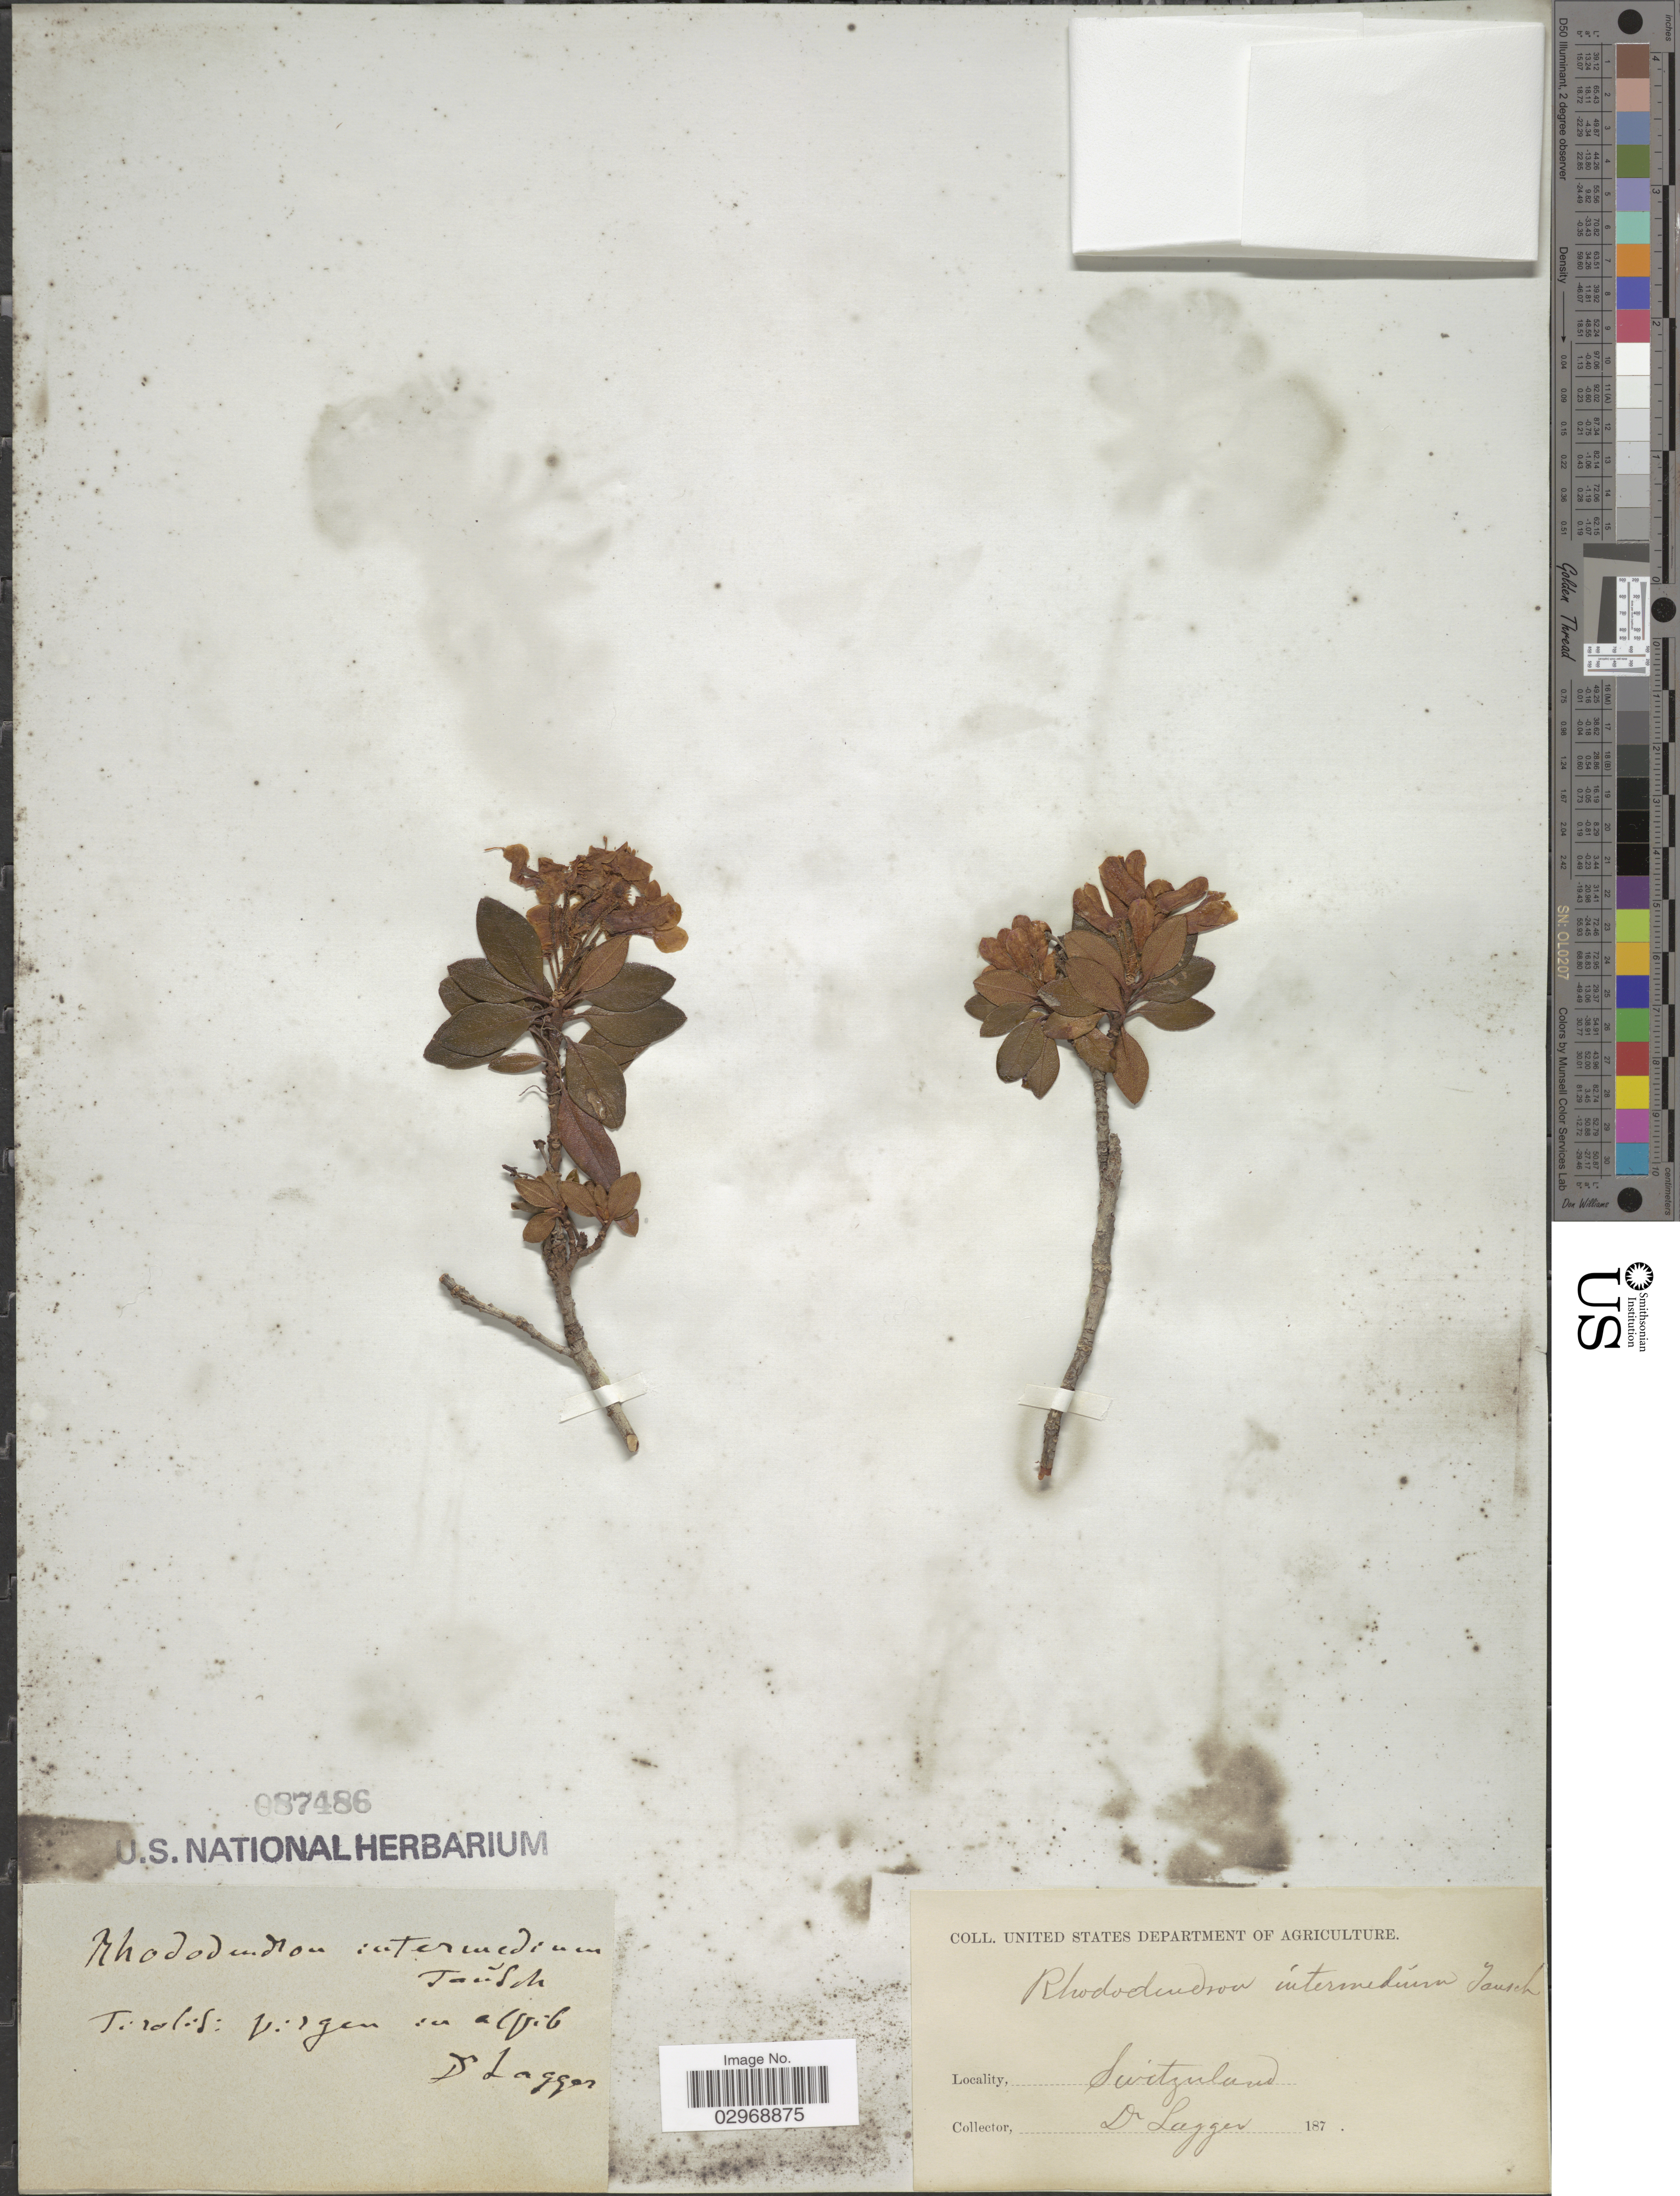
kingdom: Plantae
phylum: Tracheophyta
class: Magnoliopsida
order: Ericales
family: Ericaceae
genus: Rhododendron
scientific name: Rhododendron x intermedium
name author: Tausch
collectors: F. J. Lagger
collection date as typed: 187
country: Switzerland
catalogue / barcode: US 87486